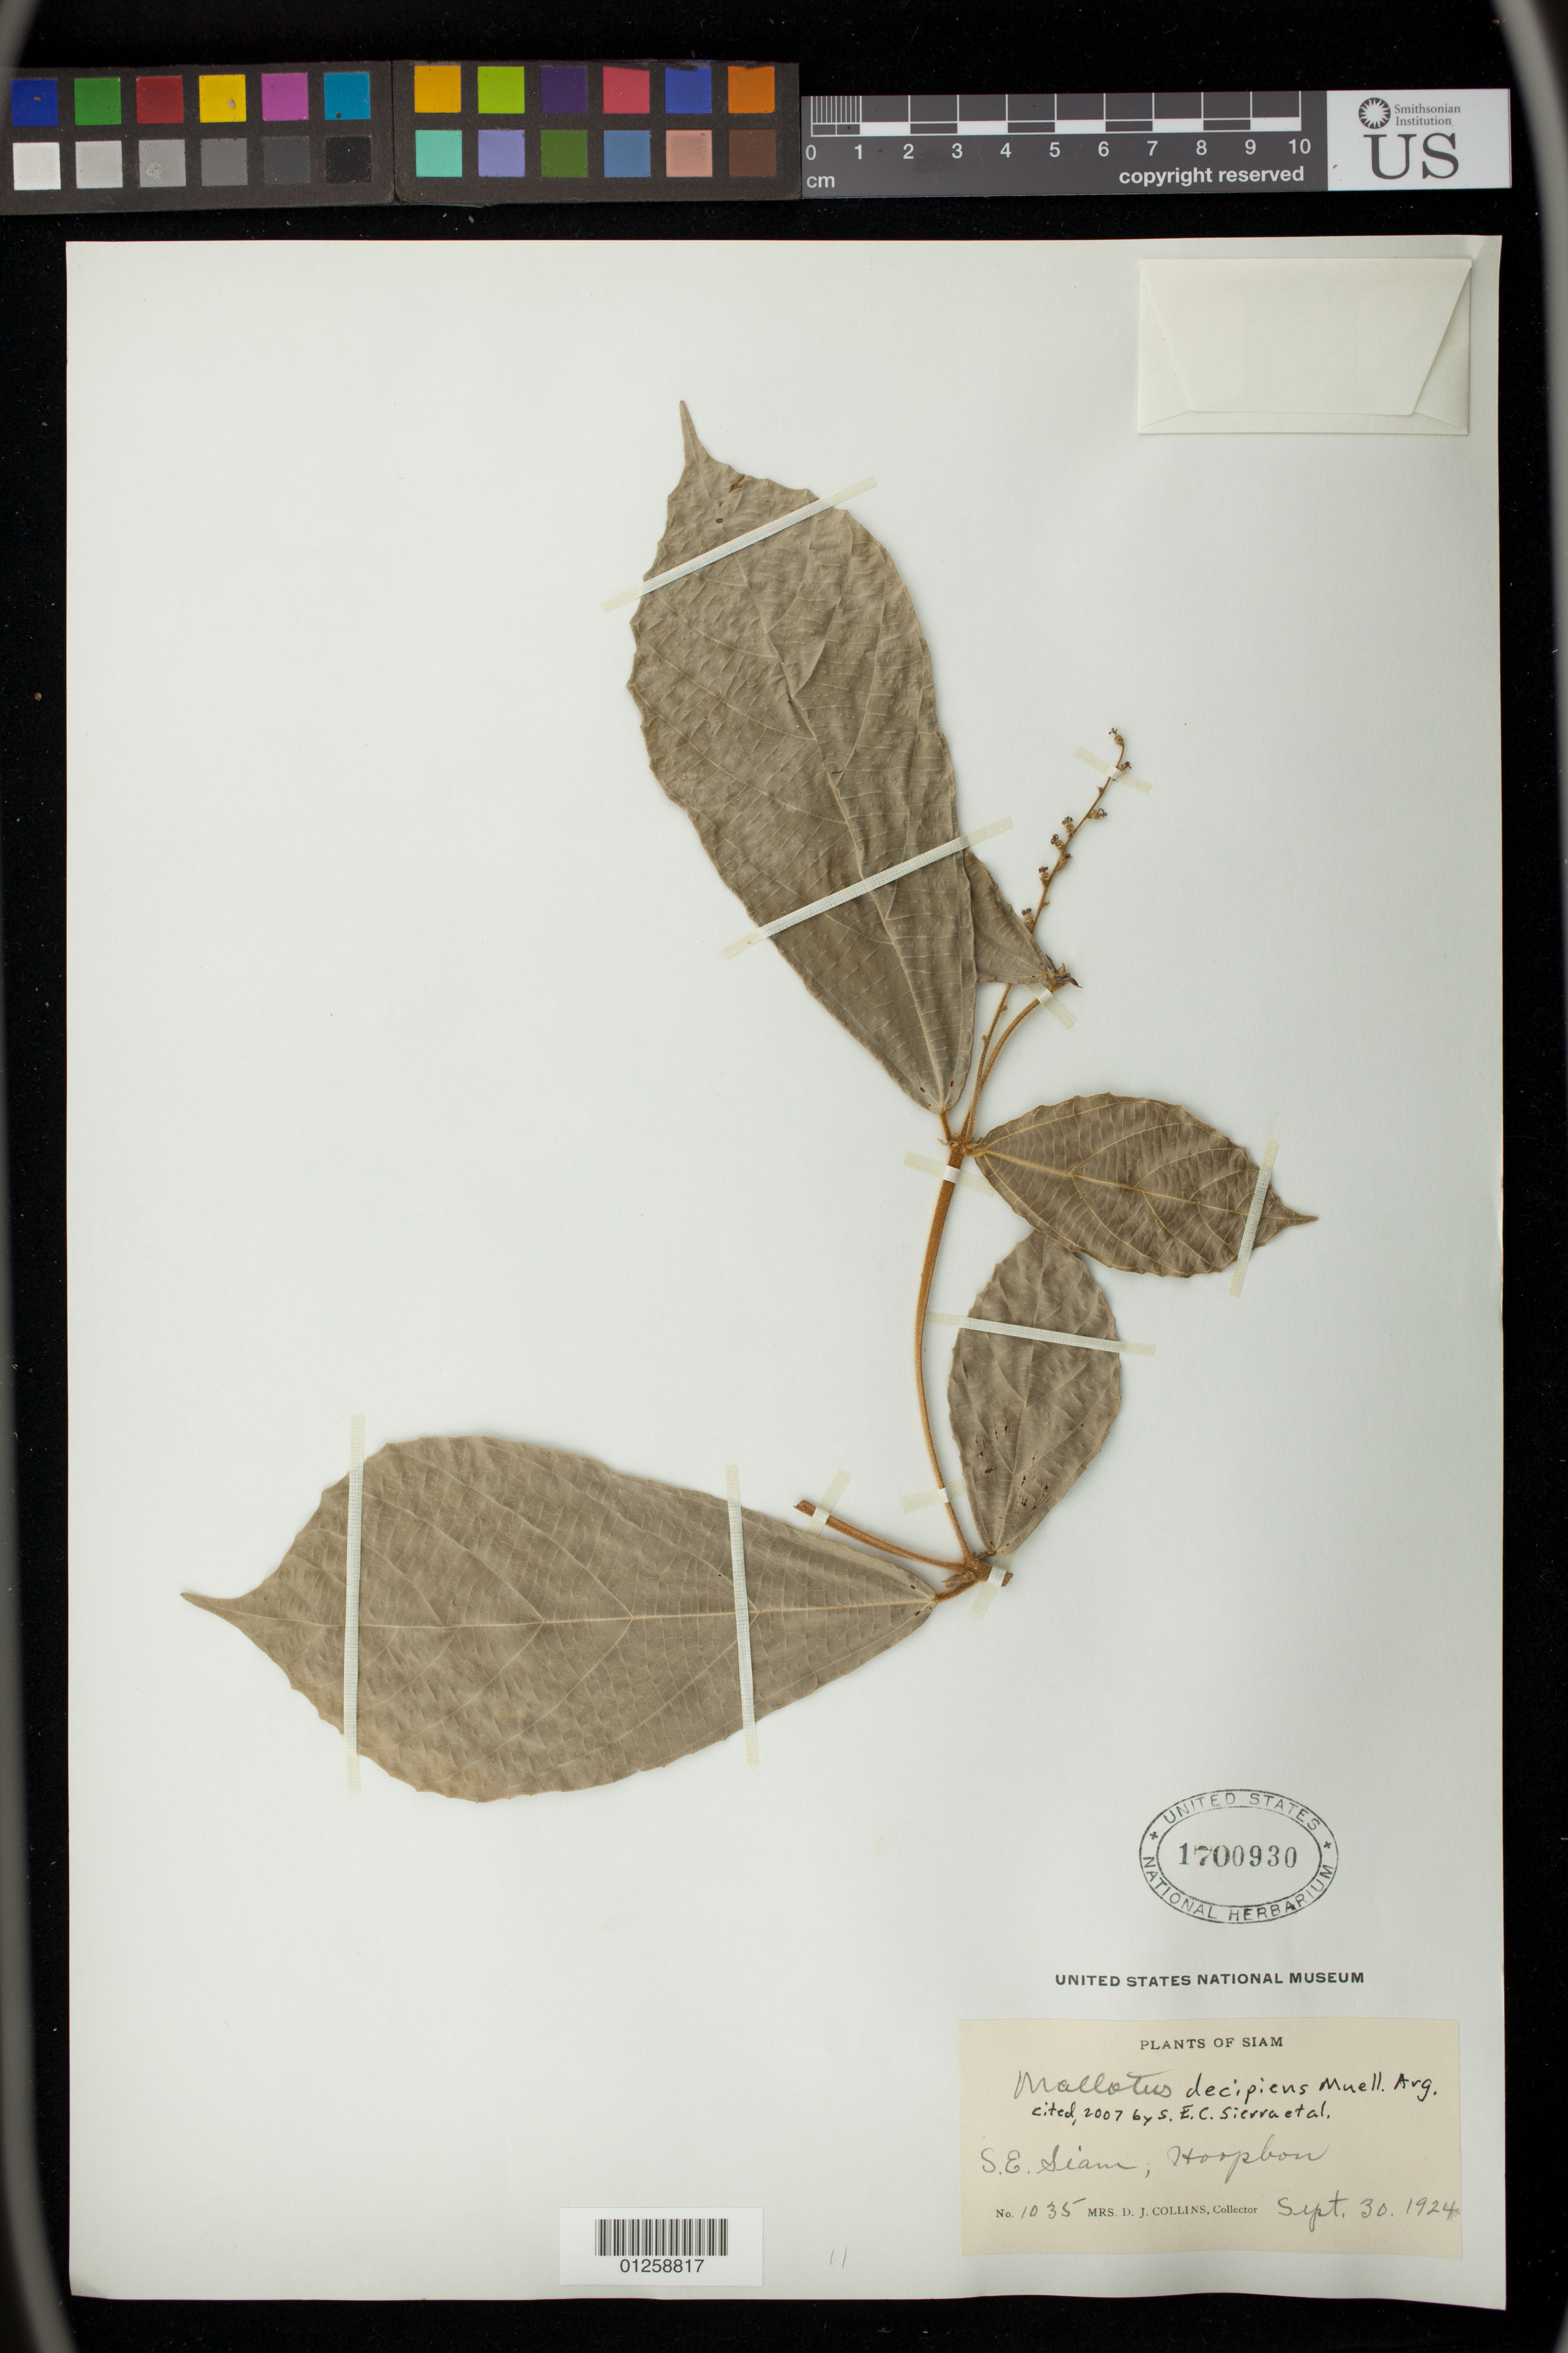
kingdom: Plantae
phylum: Tracheophyta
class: Magnoliopsida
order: Malpighiales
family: Euphorbiaceae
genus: Mallotus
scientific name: Mallotus decipiens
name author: Müll. Arg.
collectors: Mrs. D. J. Collins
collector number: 1035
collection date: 1924-09-30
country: Thailand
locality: S.E. Siam, Hoopbon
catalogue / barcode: US 1700930